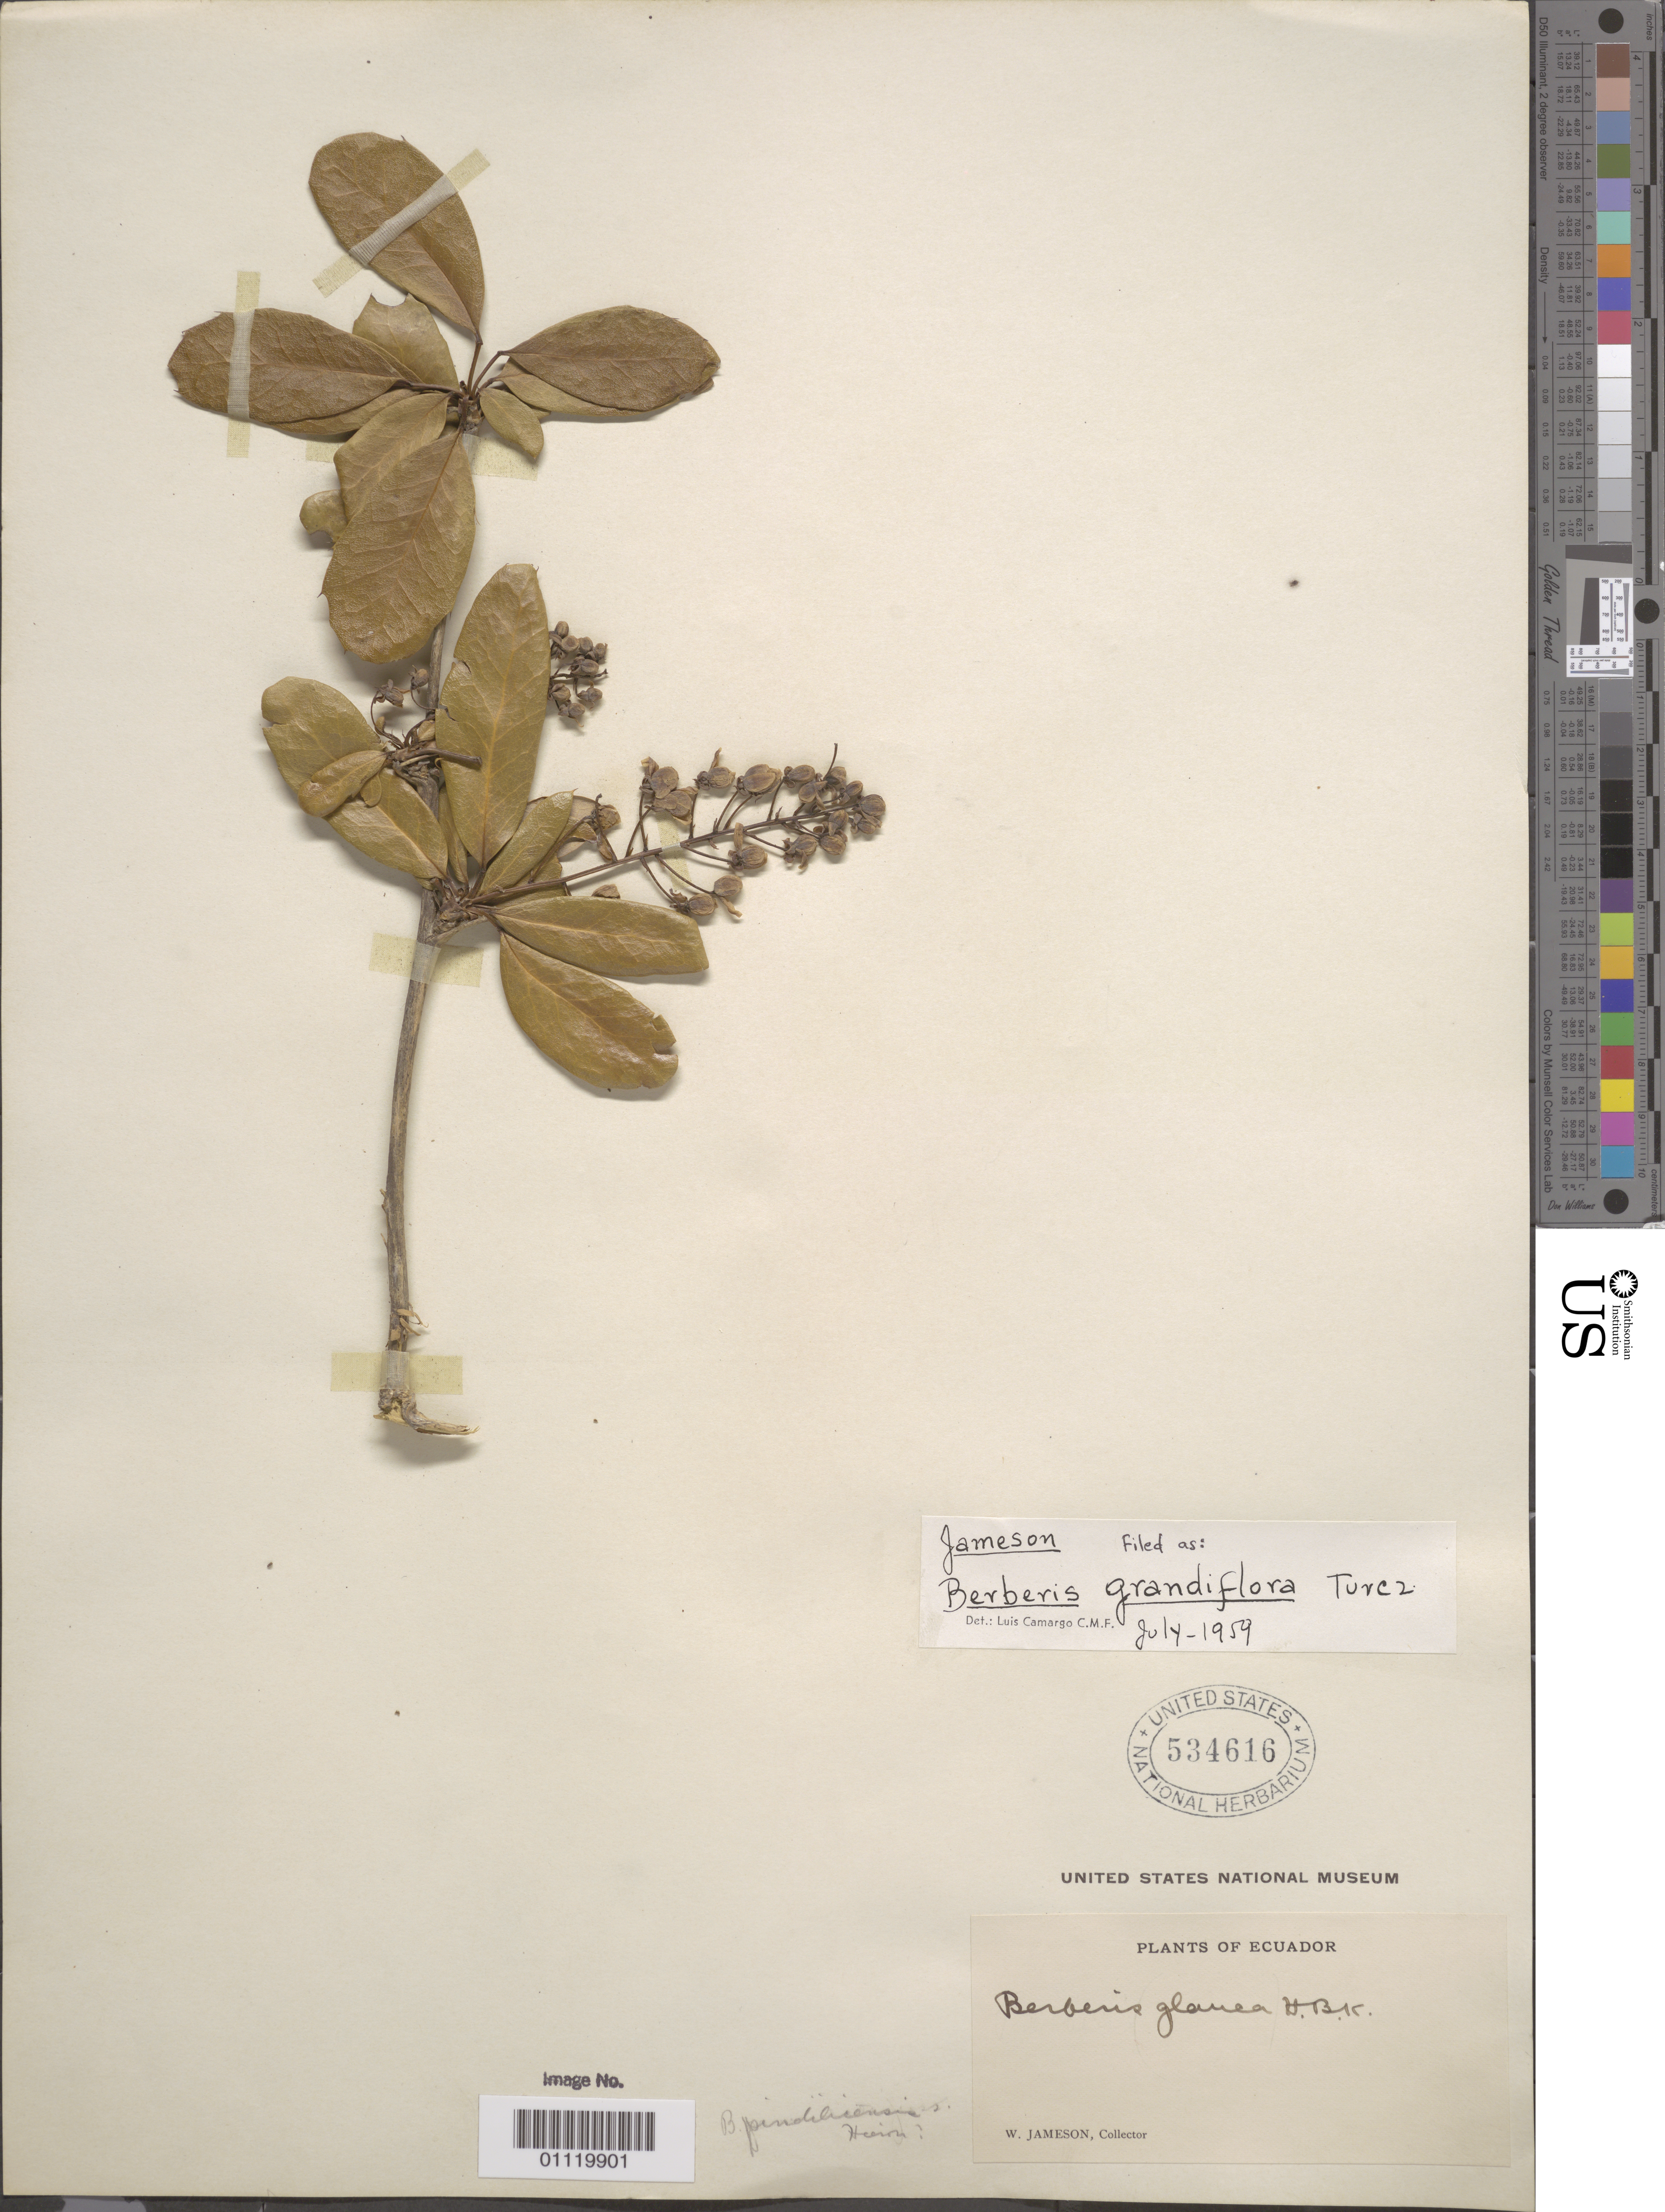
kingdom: Plantae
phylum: Tracheophyta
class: Magnoliopsida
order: Ranunculales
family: Berberidaceae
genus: Berberis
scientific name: Berberis grandiflora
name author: Turcz.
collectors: W. Jameson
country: Ecuador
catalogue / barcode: US 534616